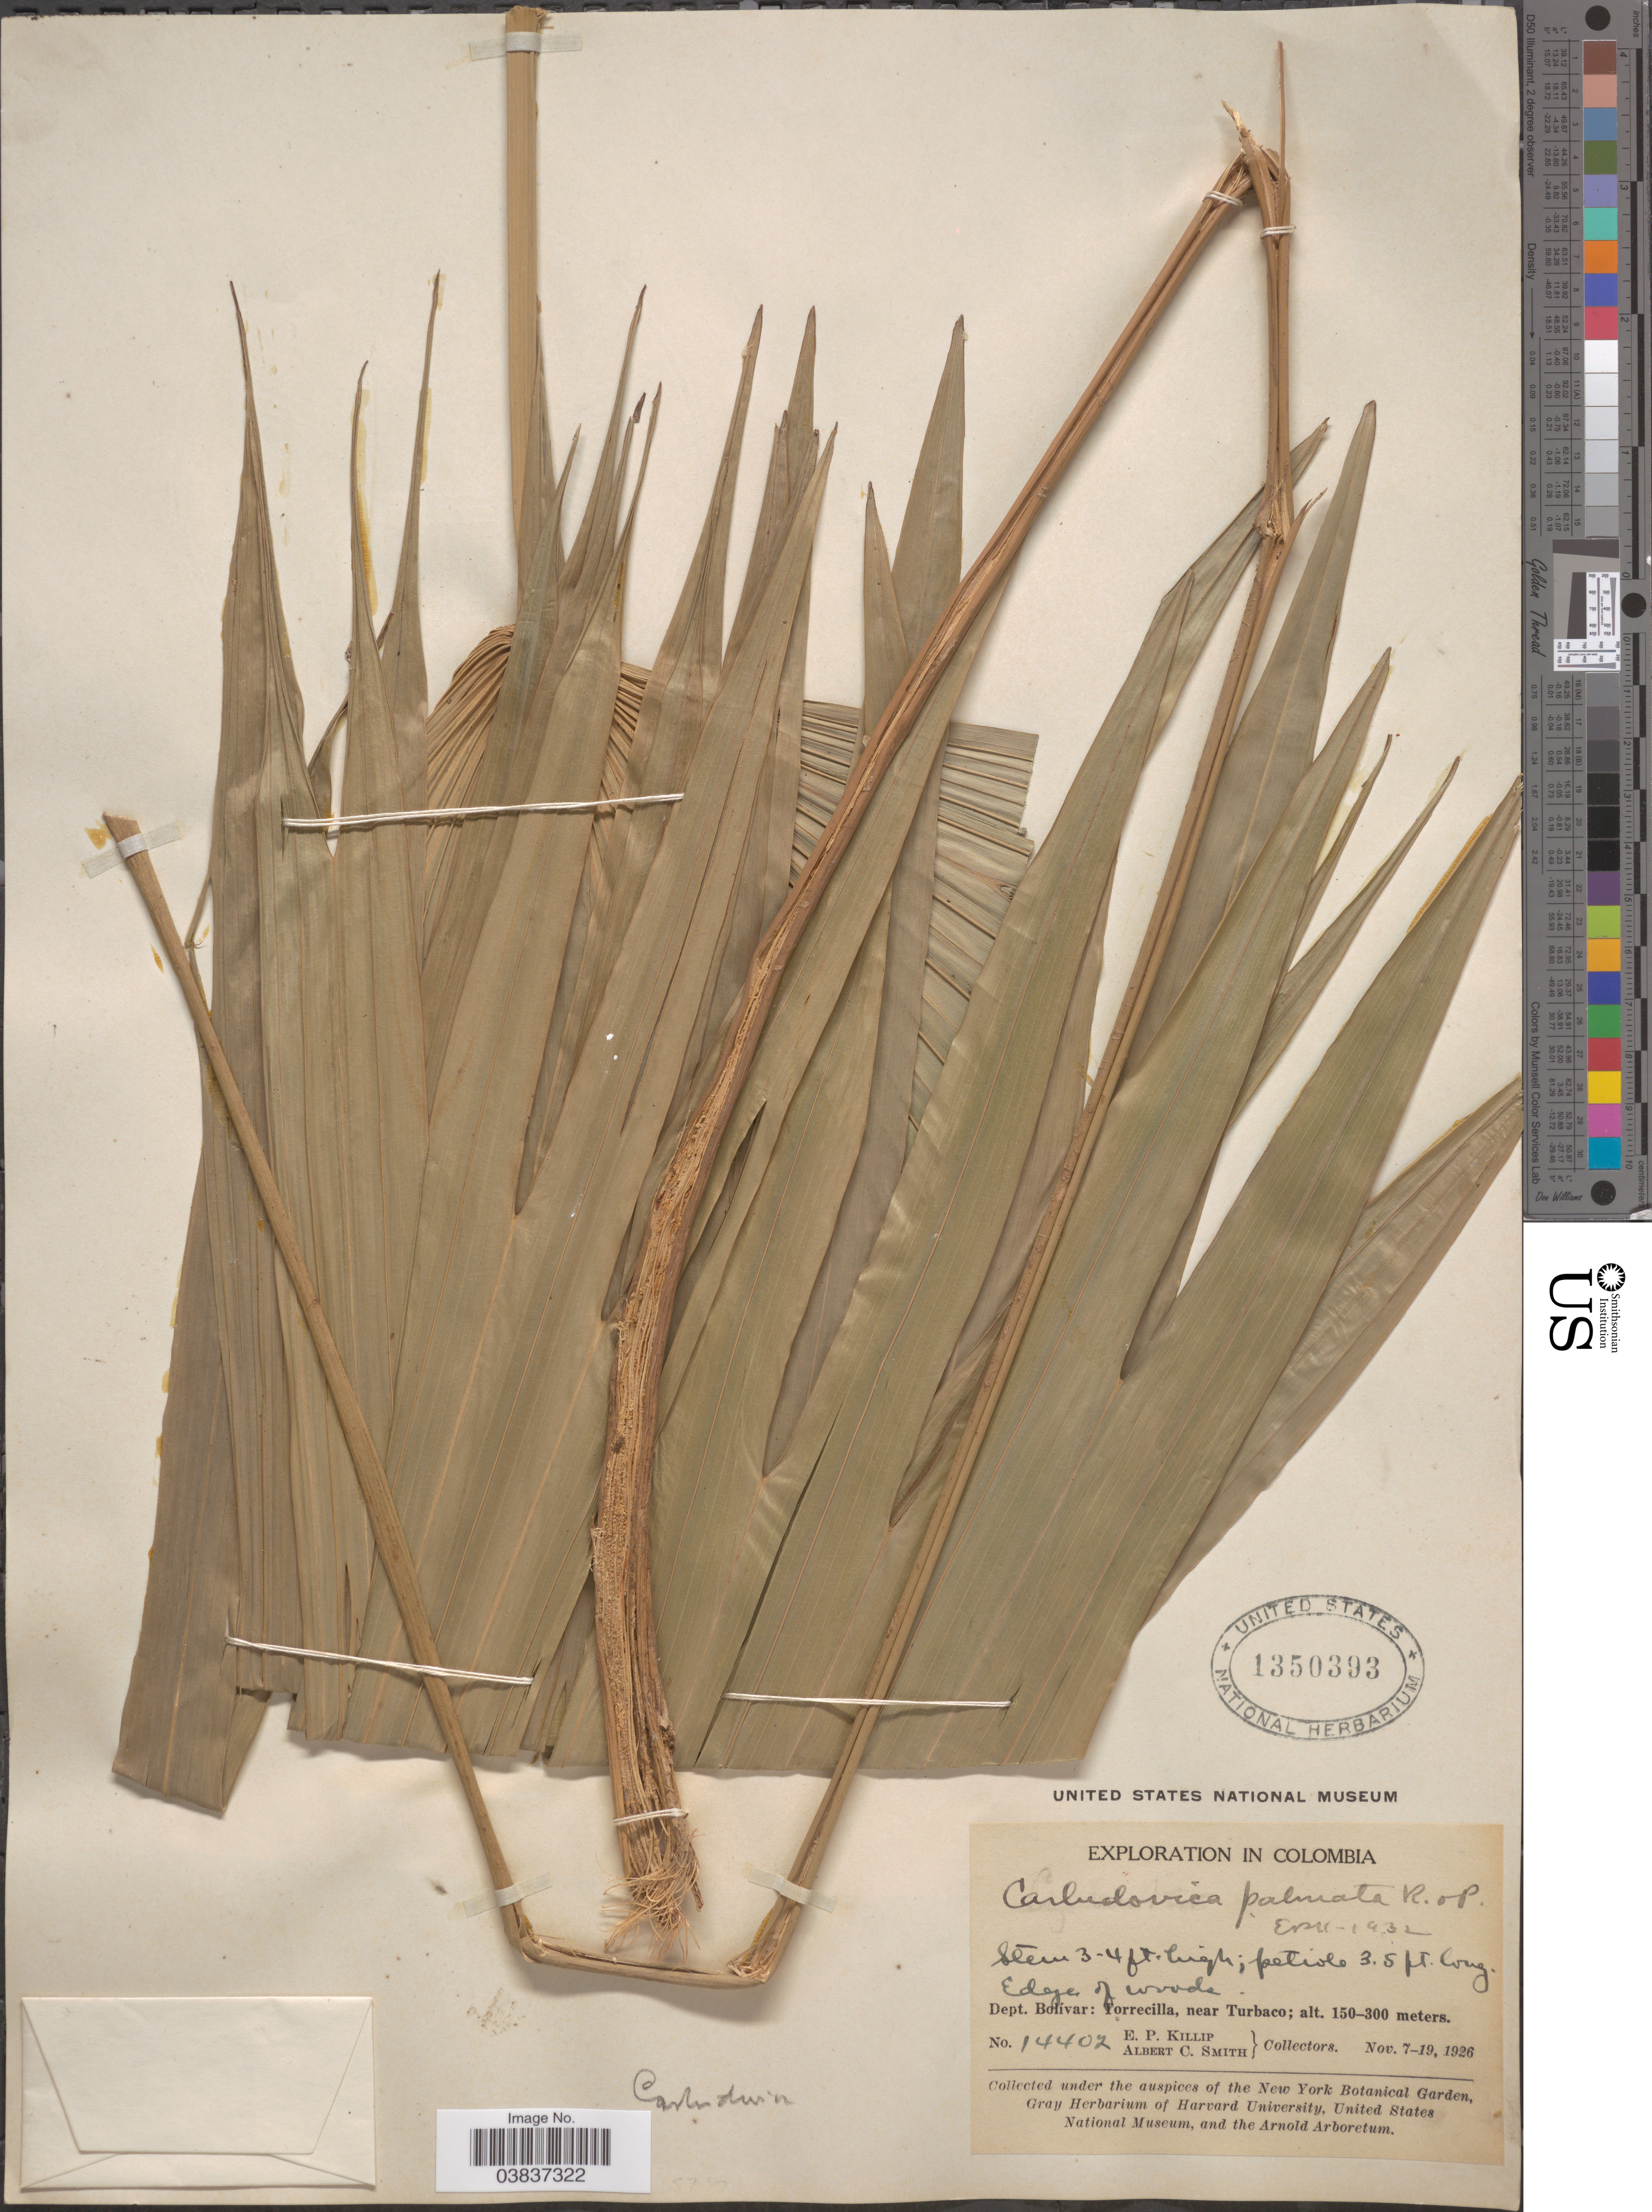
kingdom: Plantae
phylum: Tracheophyta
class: Liliopsida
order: Pandanales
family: Cyclanthaceae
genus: Carludovica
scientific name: Carludovica palmata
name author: Ruiz & Pav.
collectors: E. P. Killip & A. C. Smith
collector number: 14402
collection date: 1926-11-07/1926-11-19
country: Colombia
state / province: Bolívar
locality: Dept. Bolívar: Torrecilla, near Turbaco.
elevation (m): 150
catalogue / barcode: US 1350393